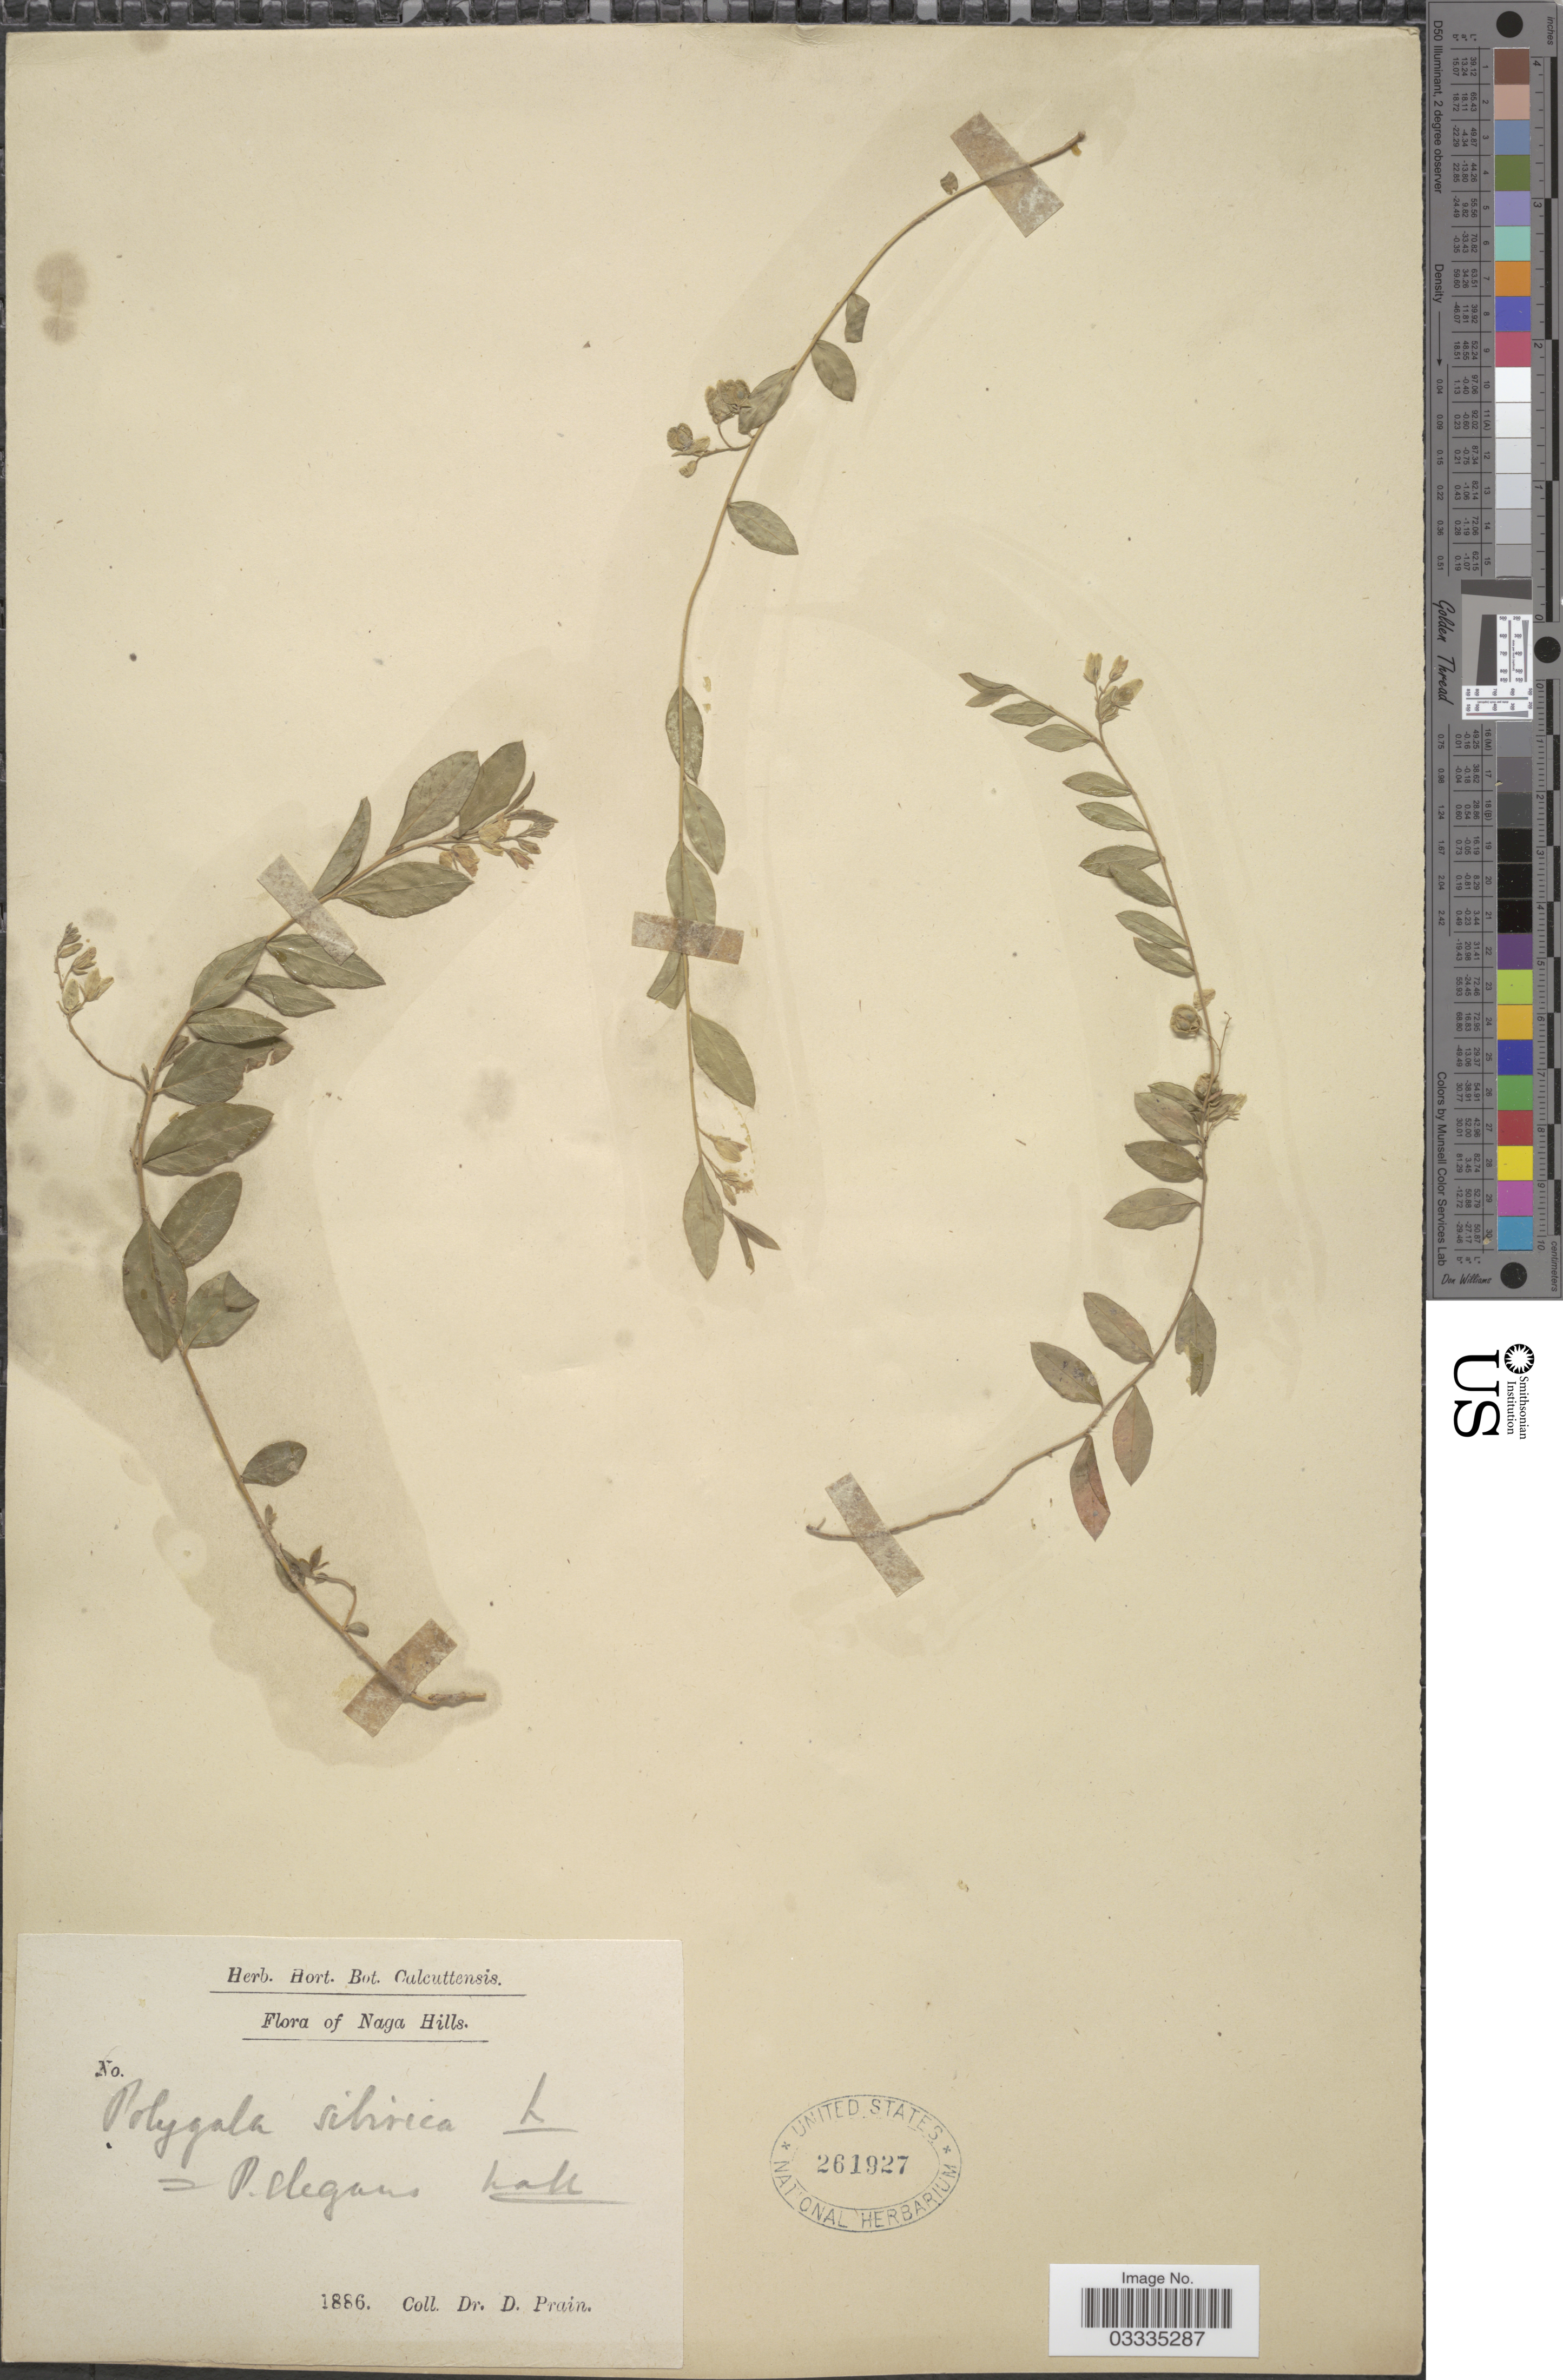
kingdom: Plantae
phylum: Tracheophyta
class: Magnoliopsida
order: Fabales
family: Polygalaceae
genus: Polygala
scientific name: Polygala sibirica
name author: L.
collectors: D. Prain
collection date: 1886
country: India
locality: Naga Hills.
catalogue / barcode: US 261927